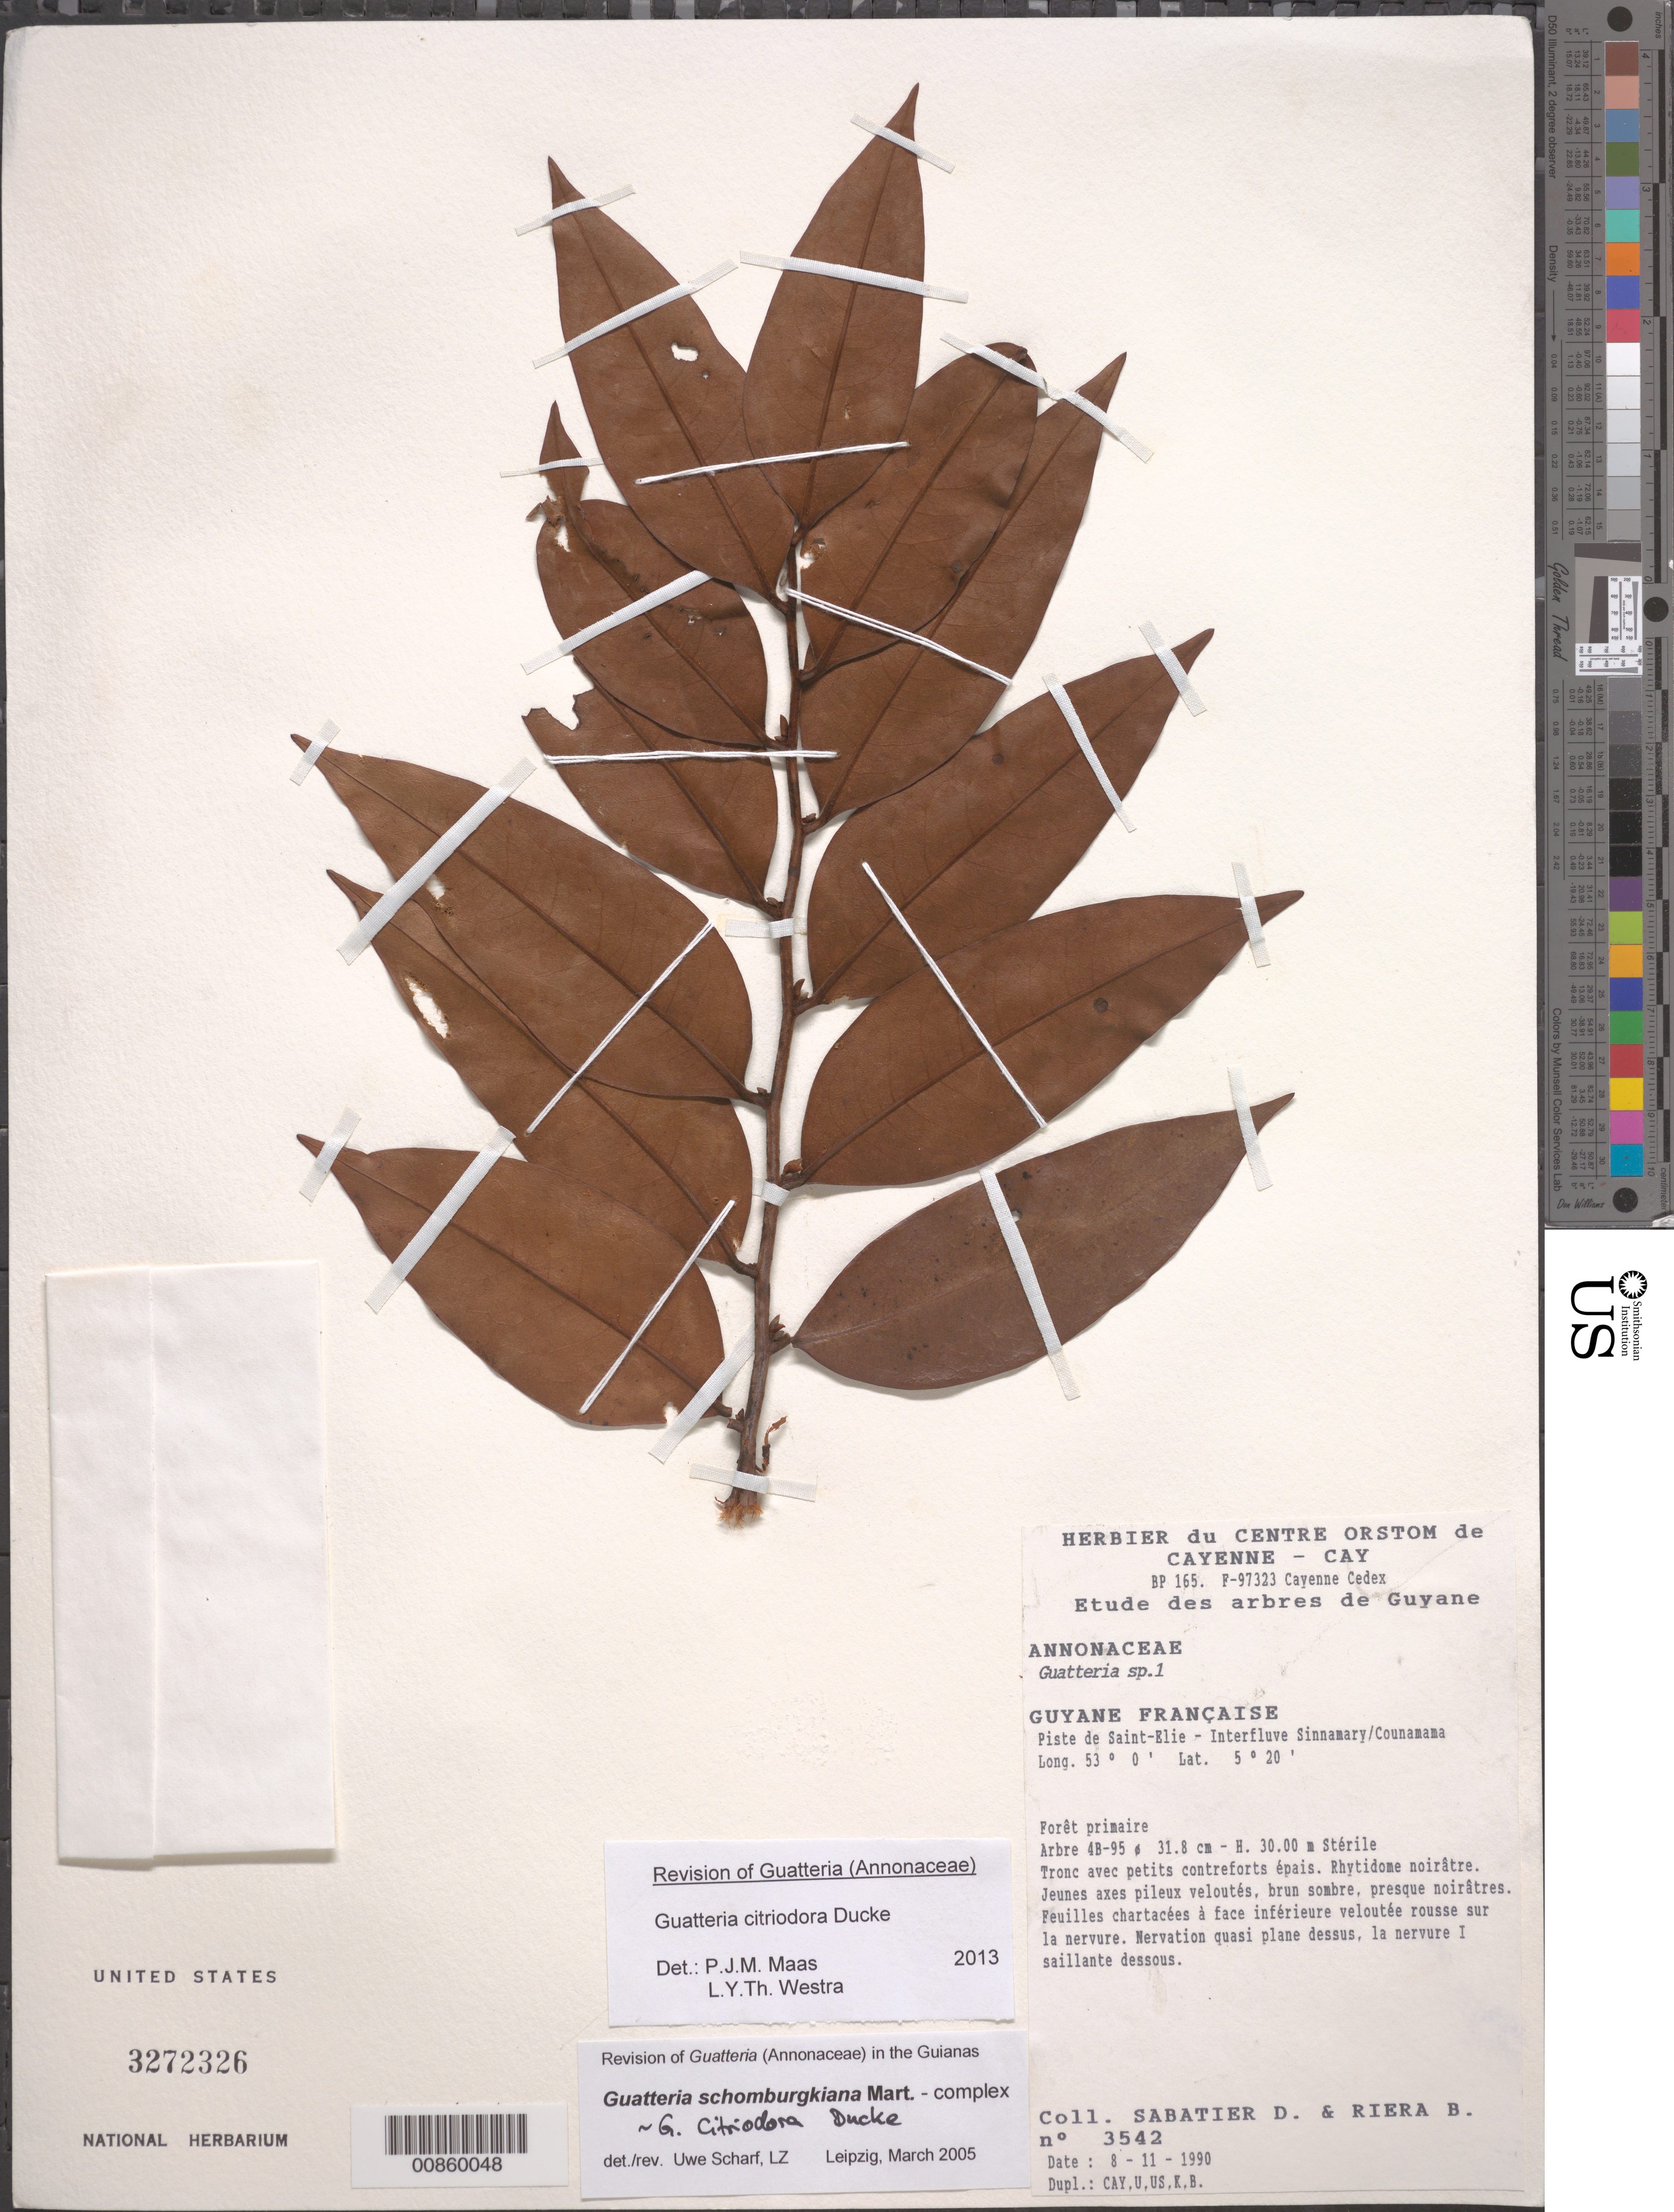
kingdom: Plantae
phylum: Tracheophyta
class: Magnoliopsida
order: Magnoliales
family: Annonaceae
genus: Guatteria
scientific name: Guatteria schomburgkiana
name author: Mart.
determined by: Maas, P. J.; Westra, L. Y.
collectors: D. Sabatier & B. Riéra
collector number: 3542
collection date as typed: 8-Nov-90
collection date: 1990-11-08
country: French Guiana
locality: Piste de Saint-Élie, interfleuve Sinnamary-Counamama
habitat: Foret primaire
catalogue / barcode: US 3272326